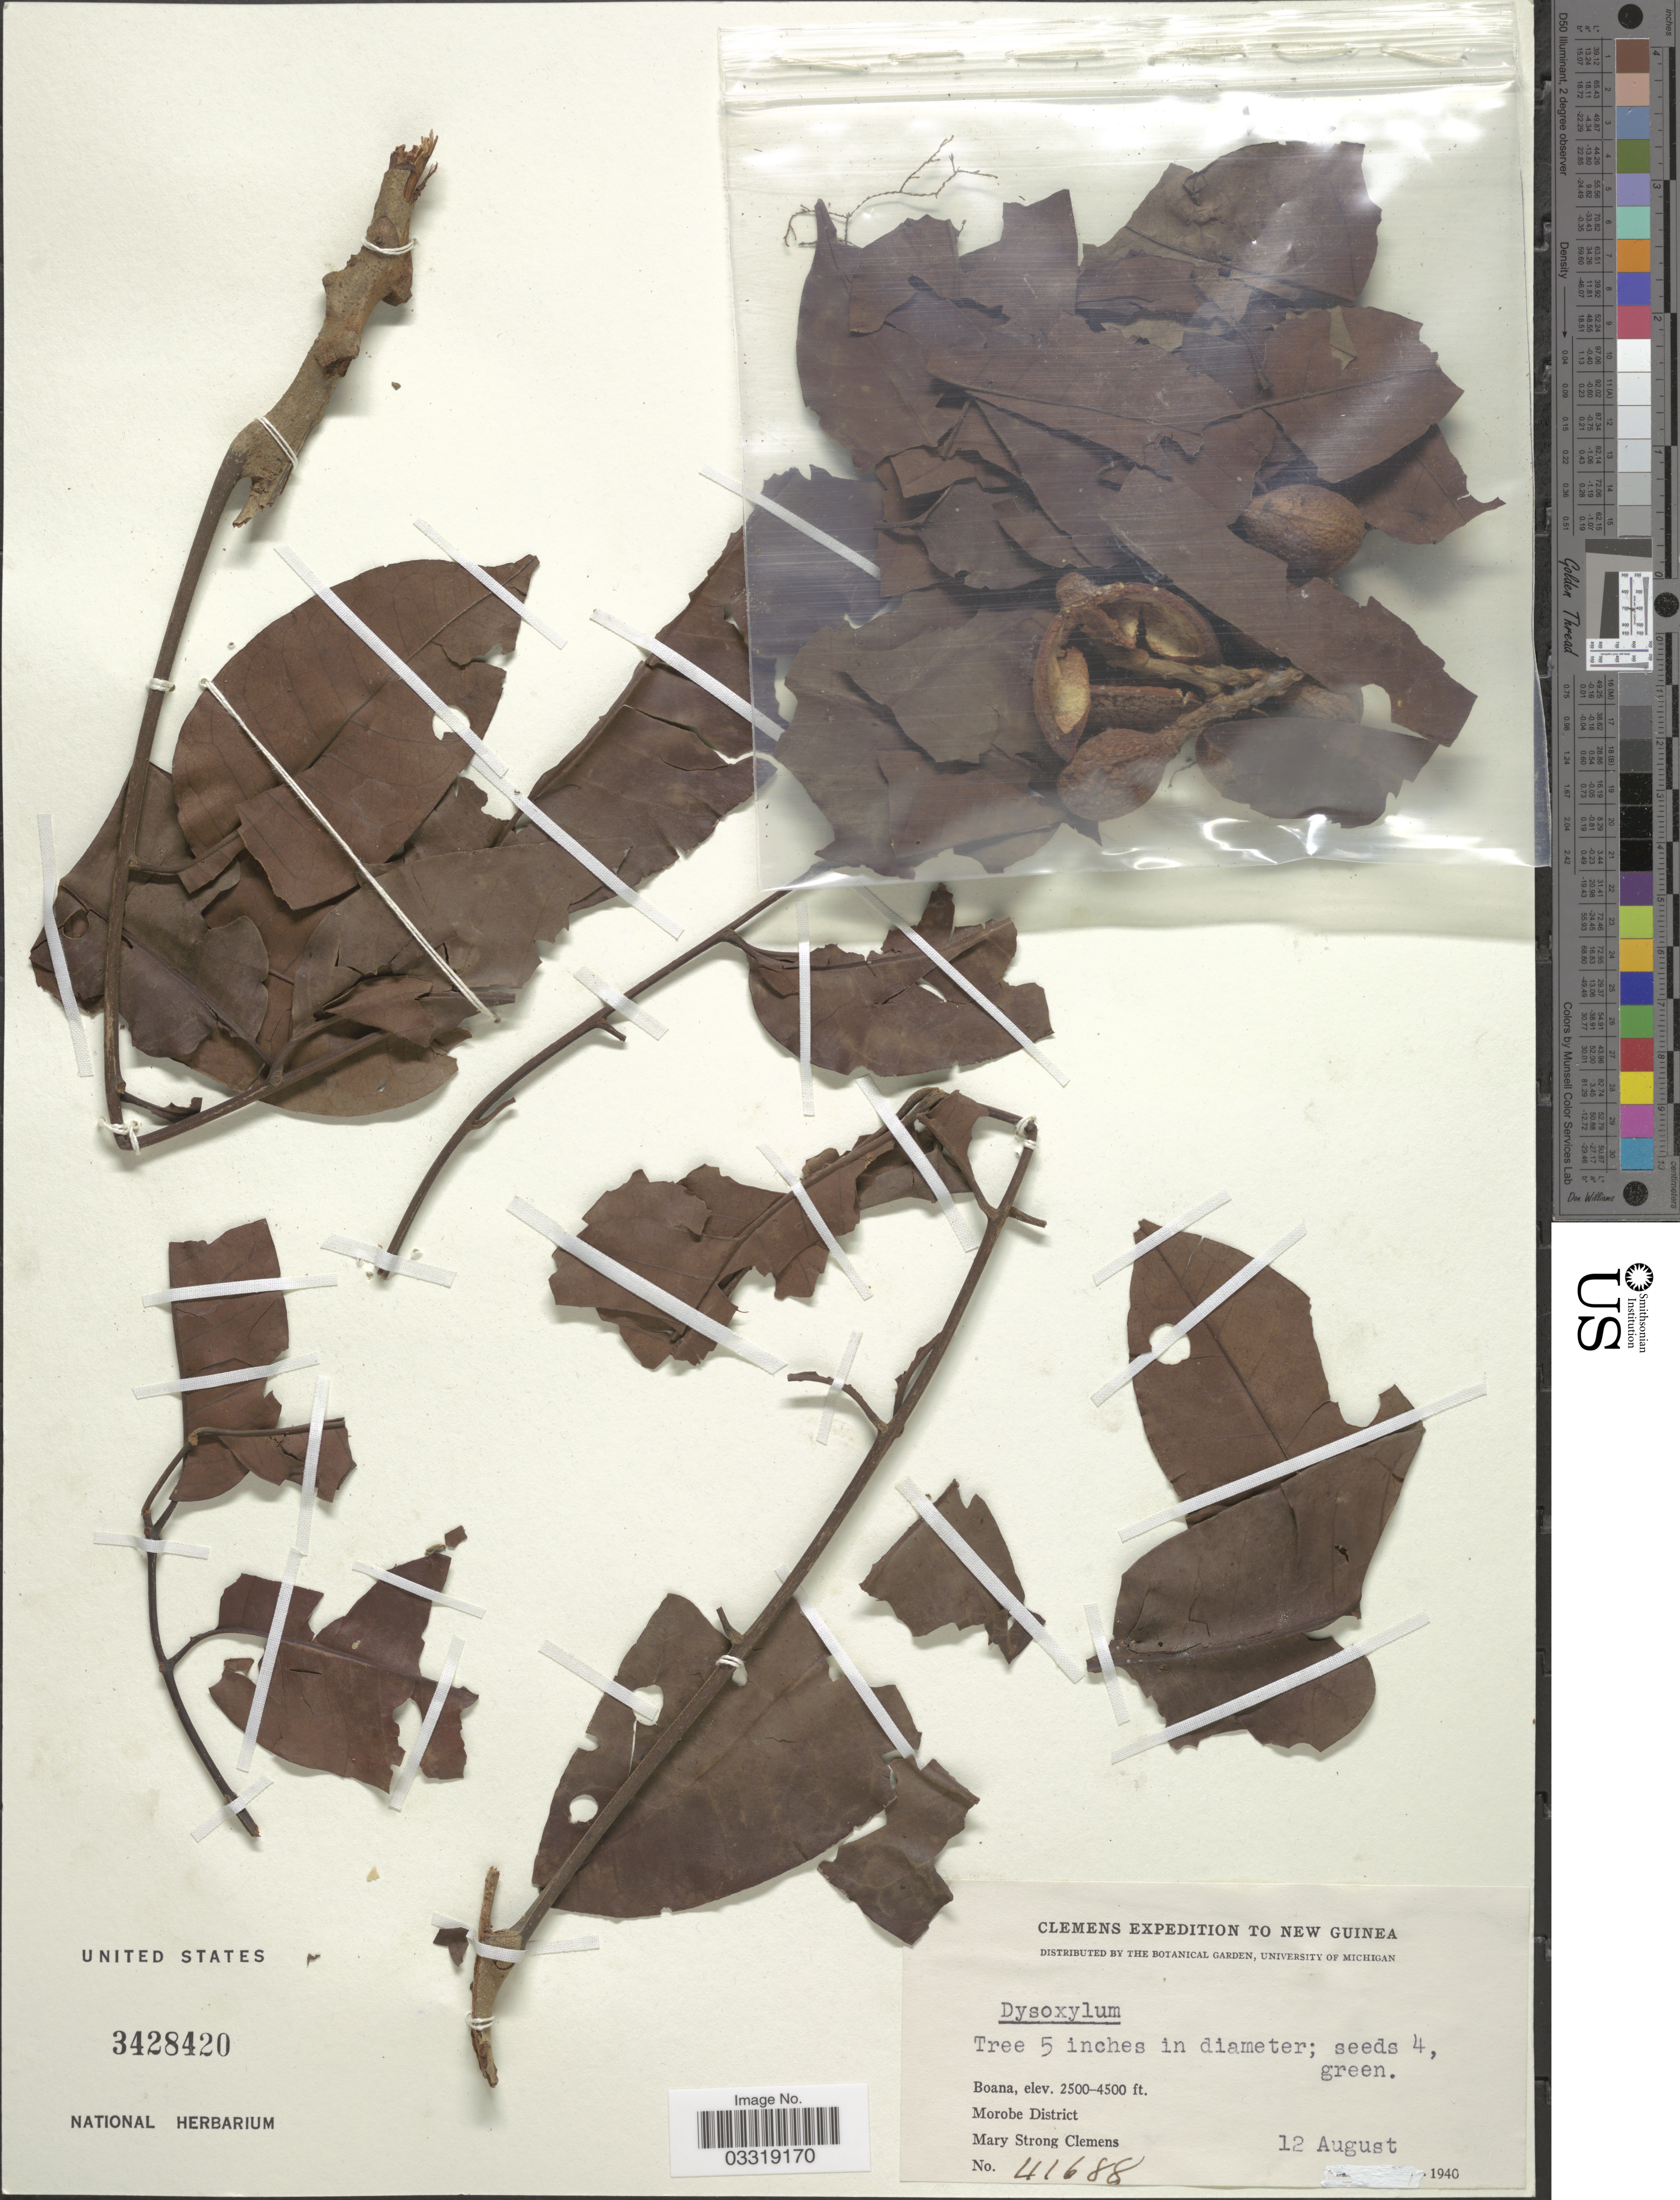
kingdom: Plantae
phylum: Tracheophyta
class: Magnoliopsida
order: Sapindales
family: Meliaceae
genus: Didymocheton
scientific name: Didymocheton pettigrewianus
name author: (F.M. Bailey) Hauenschild & Holzmeyer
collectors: M. S. Clemens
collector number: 41688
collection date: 1940-08-12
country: Papua New Guinea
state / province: Morobe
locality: New Guinea. Boana. Morobe District.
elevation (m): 762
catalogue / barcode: US 3428420